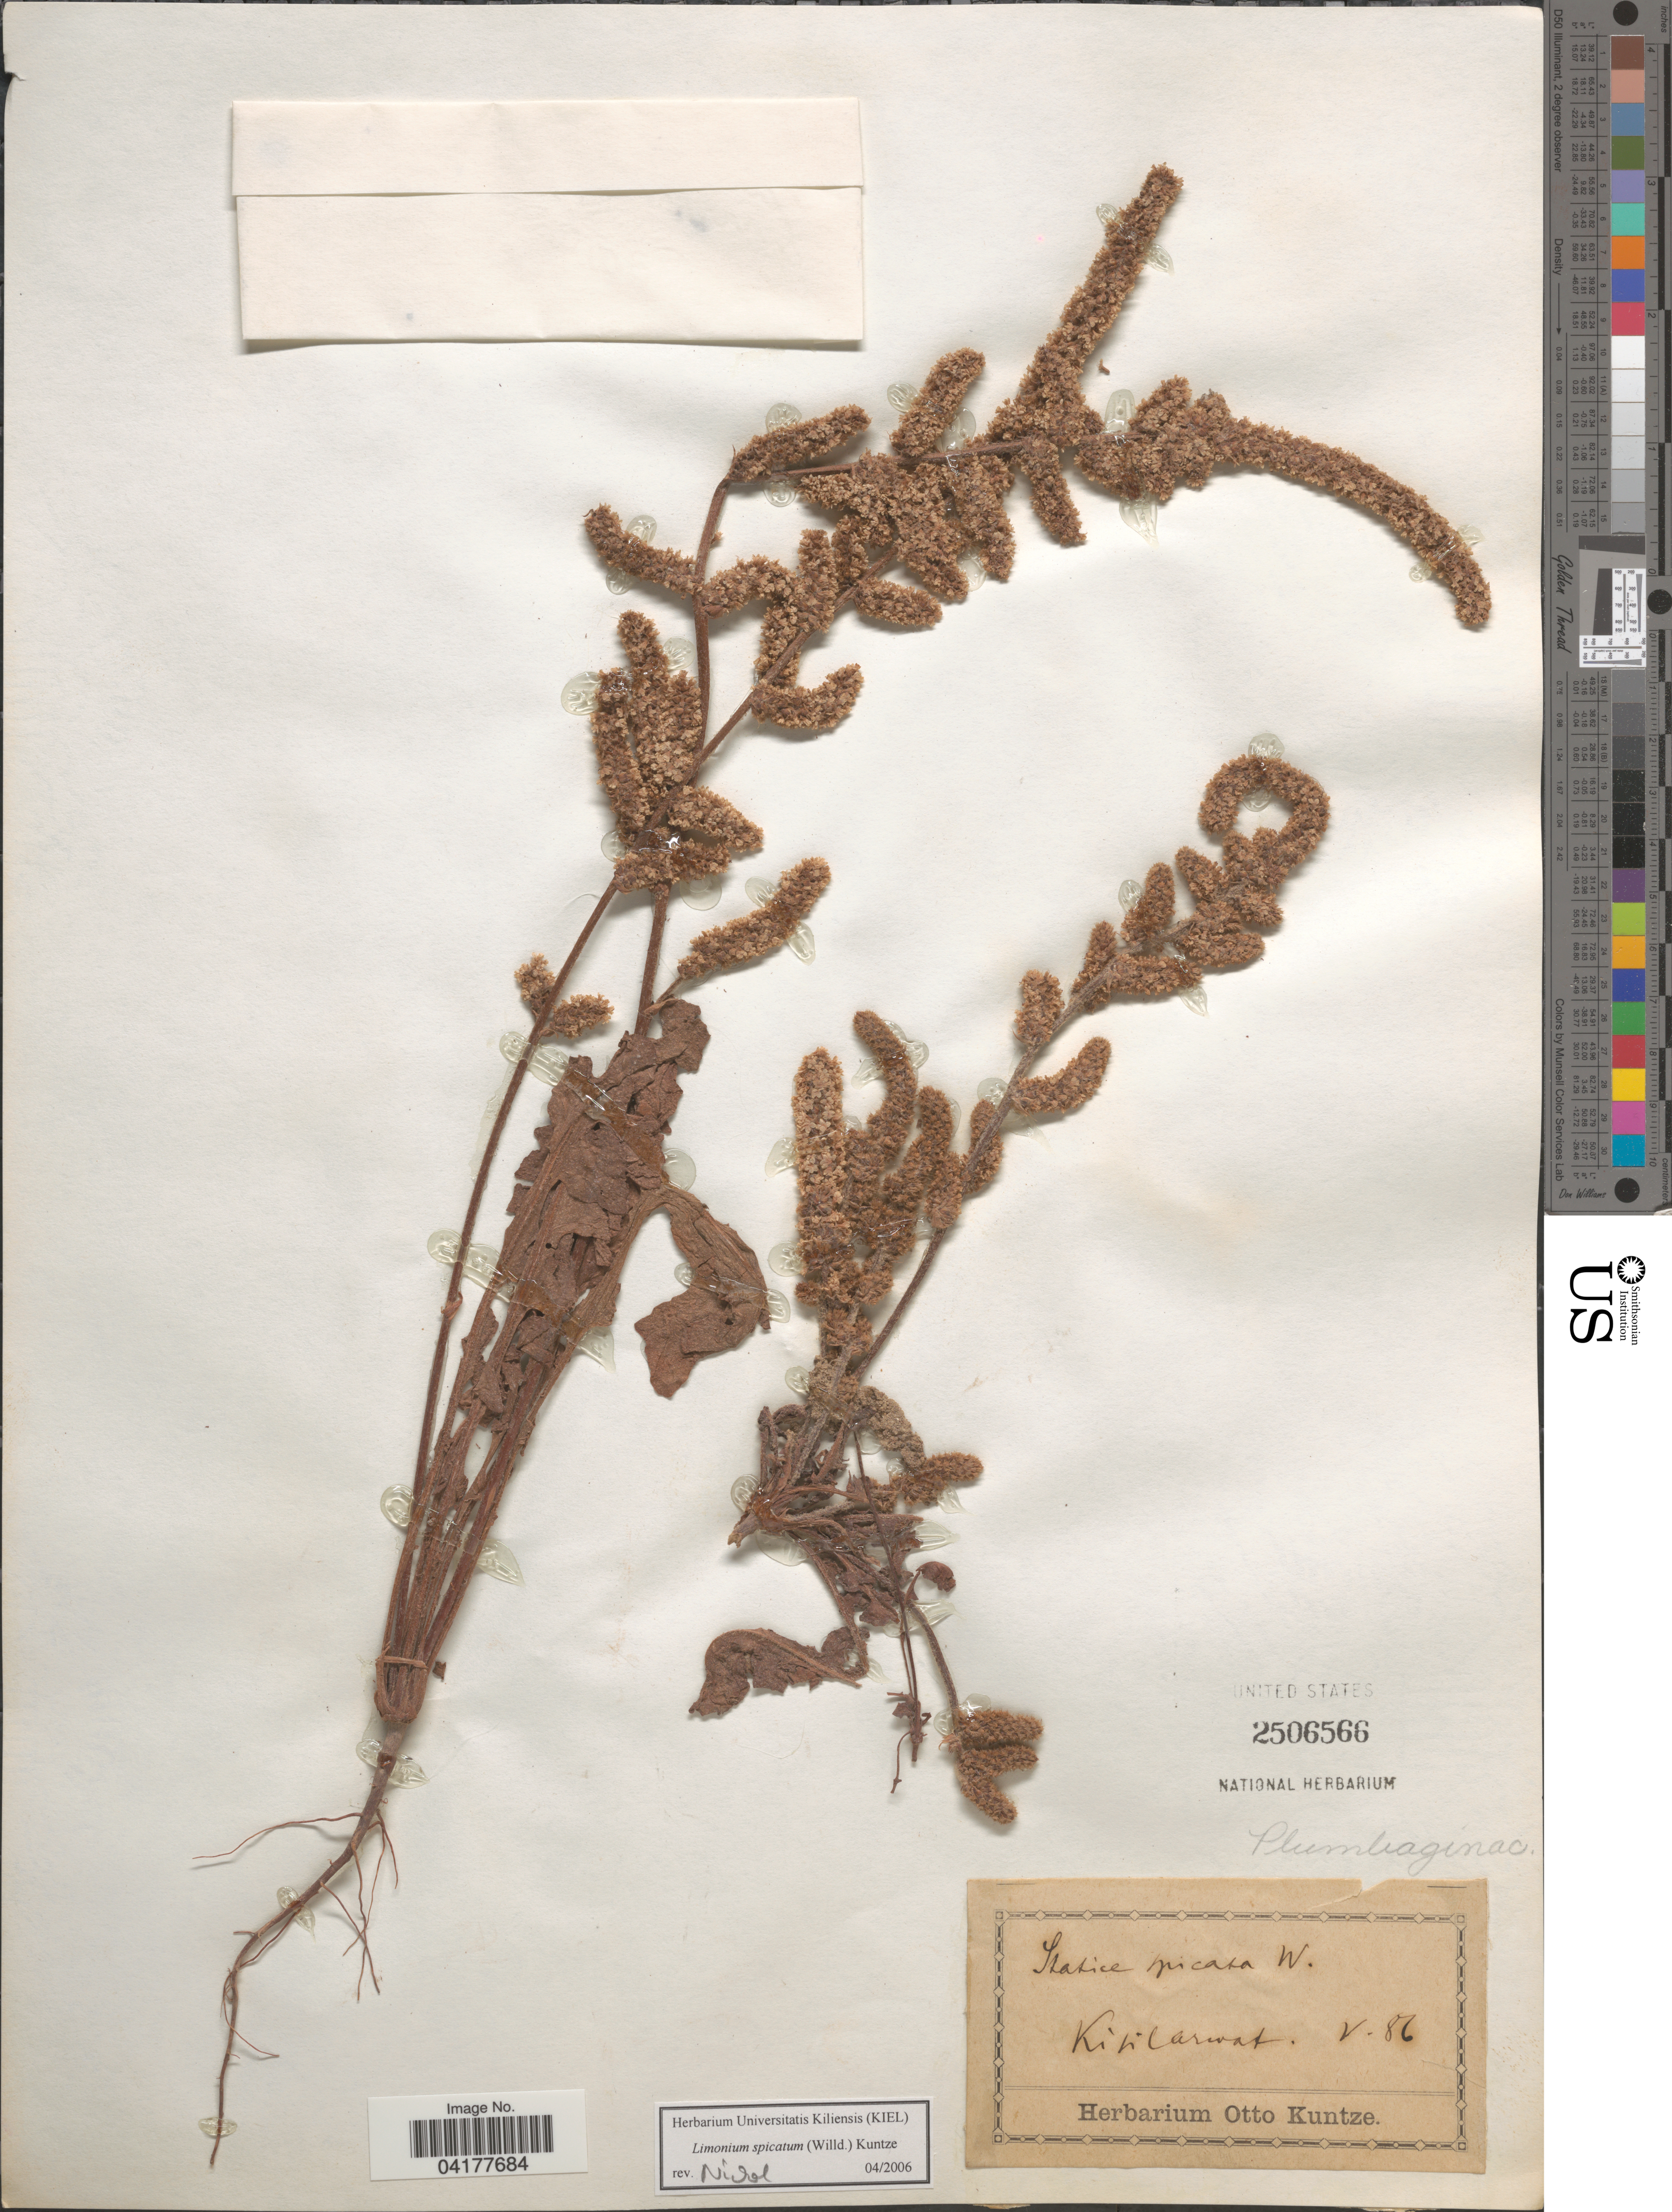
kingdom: Plantae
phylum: Tracheophyta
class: Magnoliopsida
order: Caryophyllales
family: Plumbaginaceae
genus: Psylliostachys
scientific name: Psylliostachys spicatus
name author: (Willd.) Nevski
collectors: ex herb. Otto Kuntze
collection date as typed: Transcribed d/m/y: /5/86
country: Turkmenistan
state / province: Balkan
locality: Kisilarwat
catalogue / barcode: US 2506566